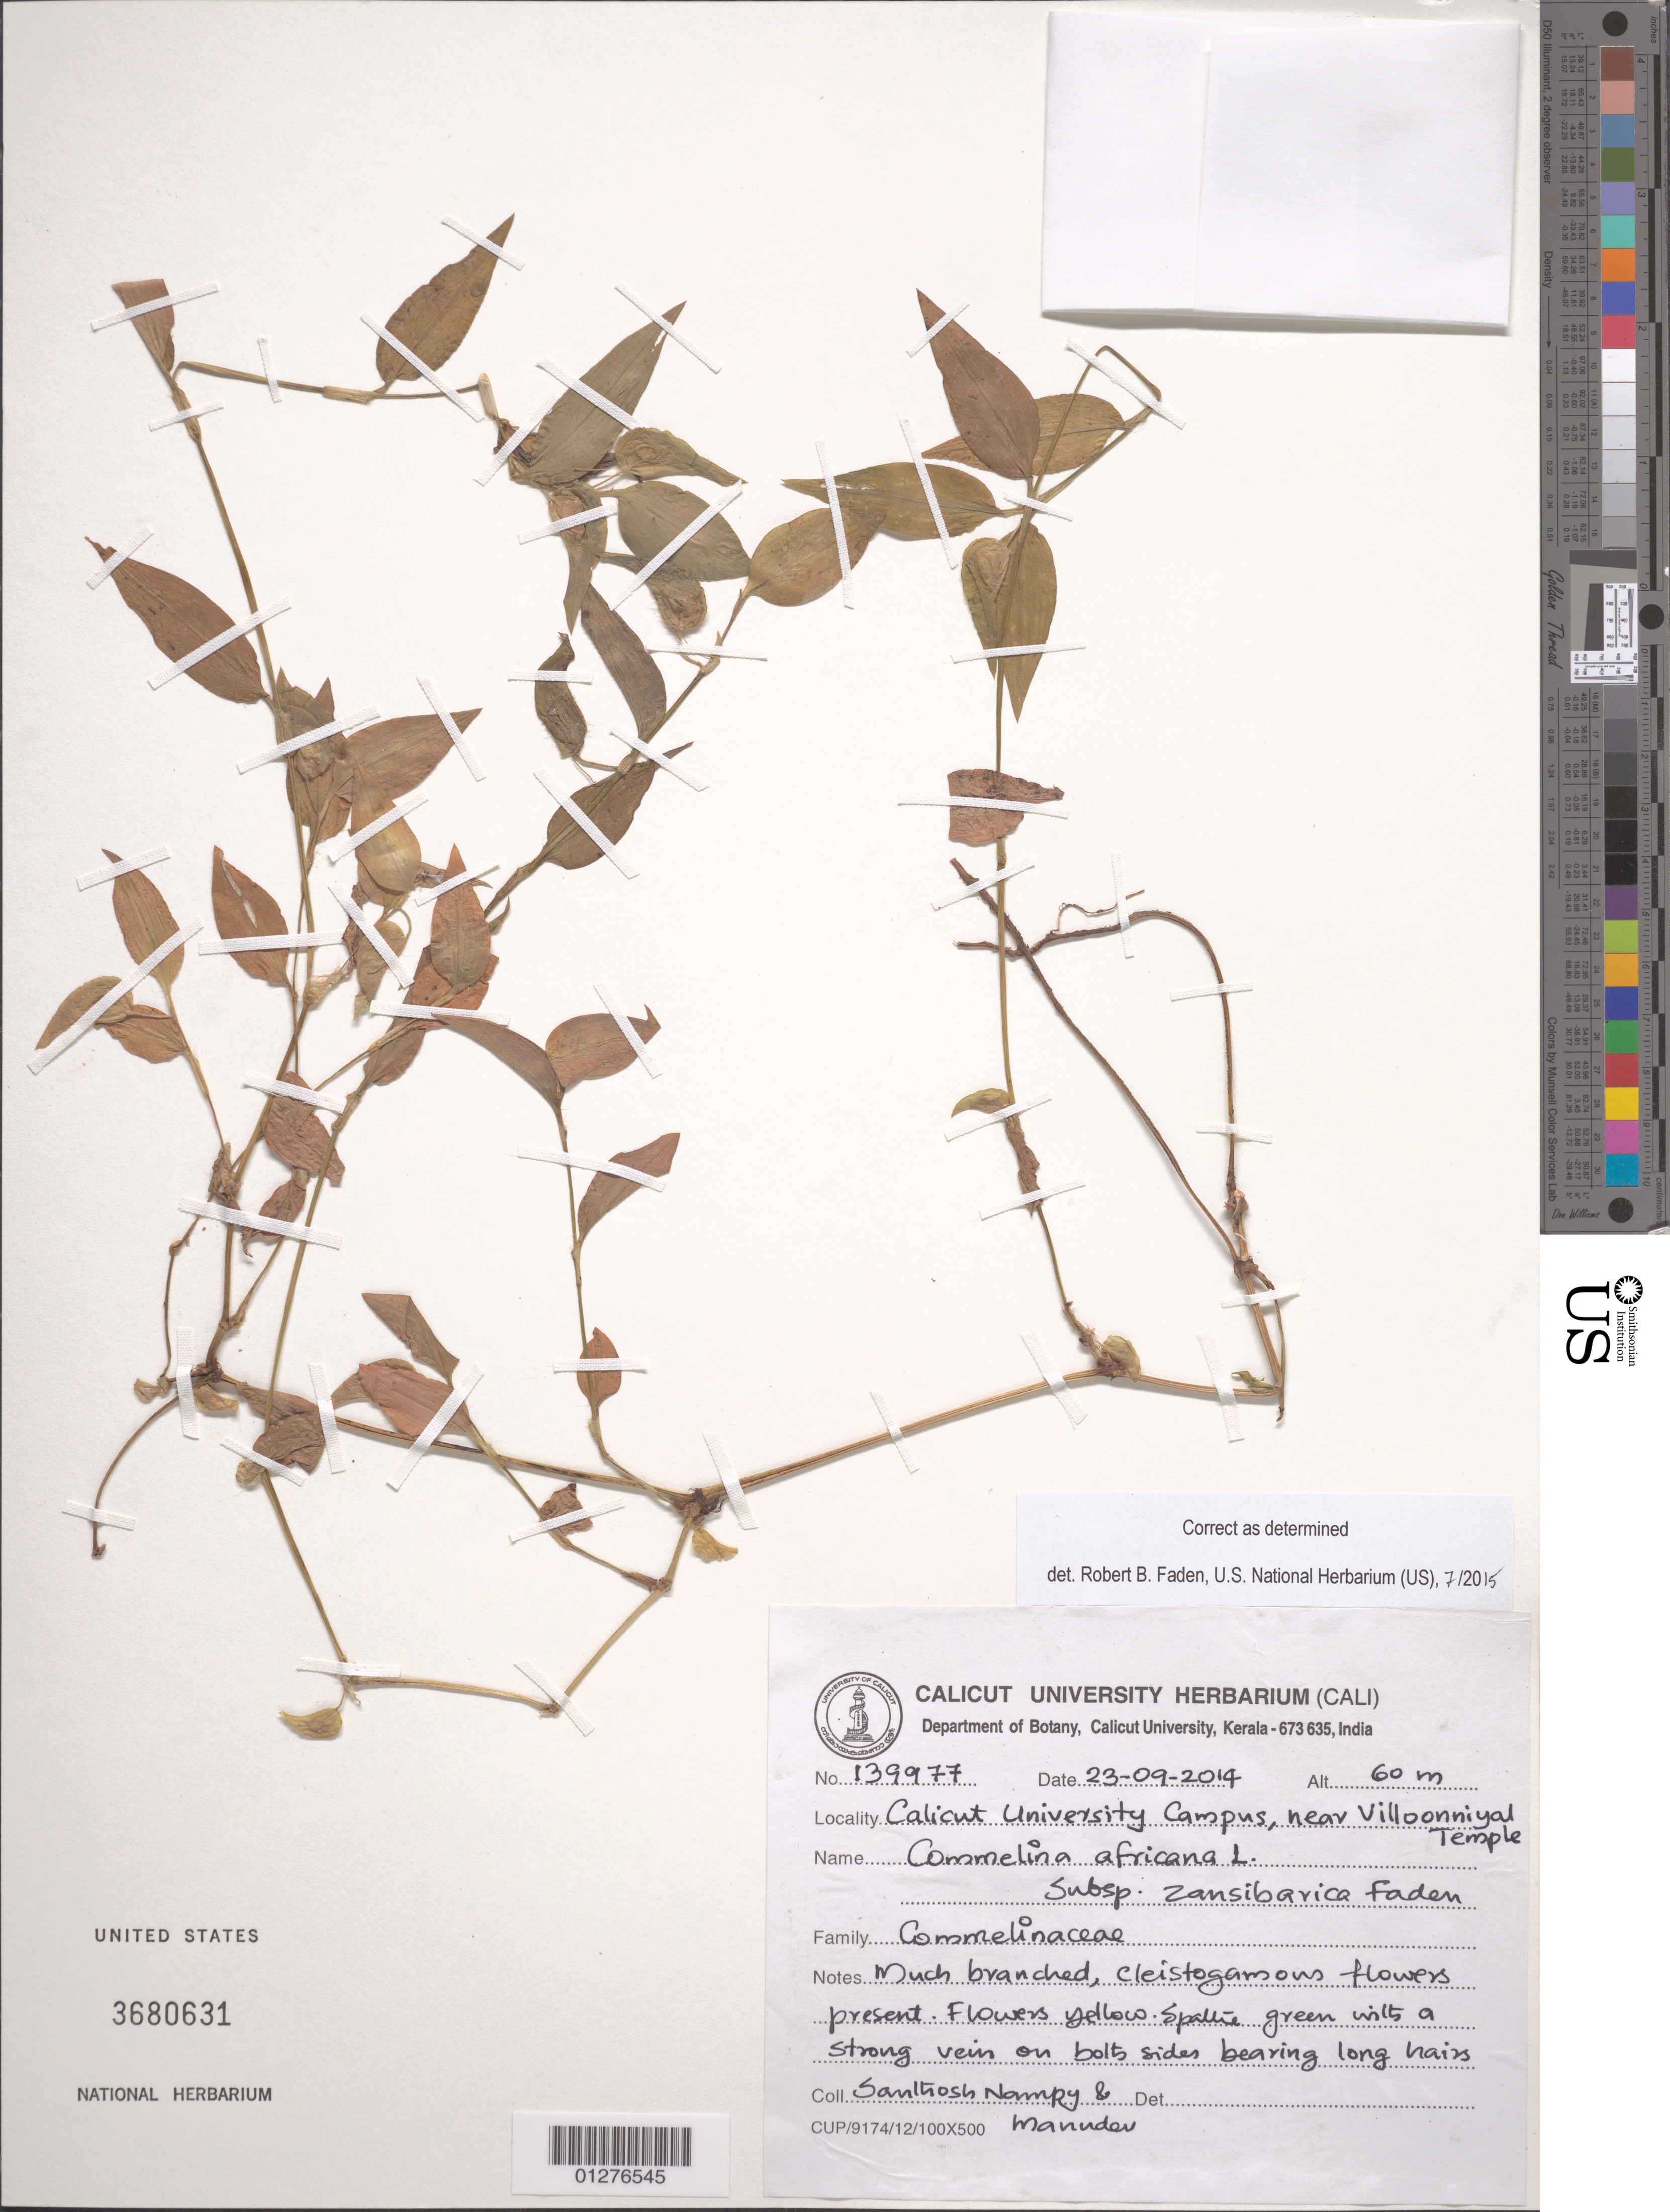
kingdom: Plantae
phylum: Tracheophyta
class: Liliopsida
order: Commelinales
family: Commelinaceae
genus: Commelina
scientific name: Commelina africana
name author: L.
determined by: Faden, Robert B., (US), Smithsonian Institution - National Museum of Natural History (UNITED STATES)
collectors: S. Nampy & Manudev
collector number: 139977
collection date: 2014-09-23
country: India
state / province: Kerala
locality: Calicut University campus, near Villoonniyal Temple.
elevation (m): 60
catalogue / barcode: US 3680631